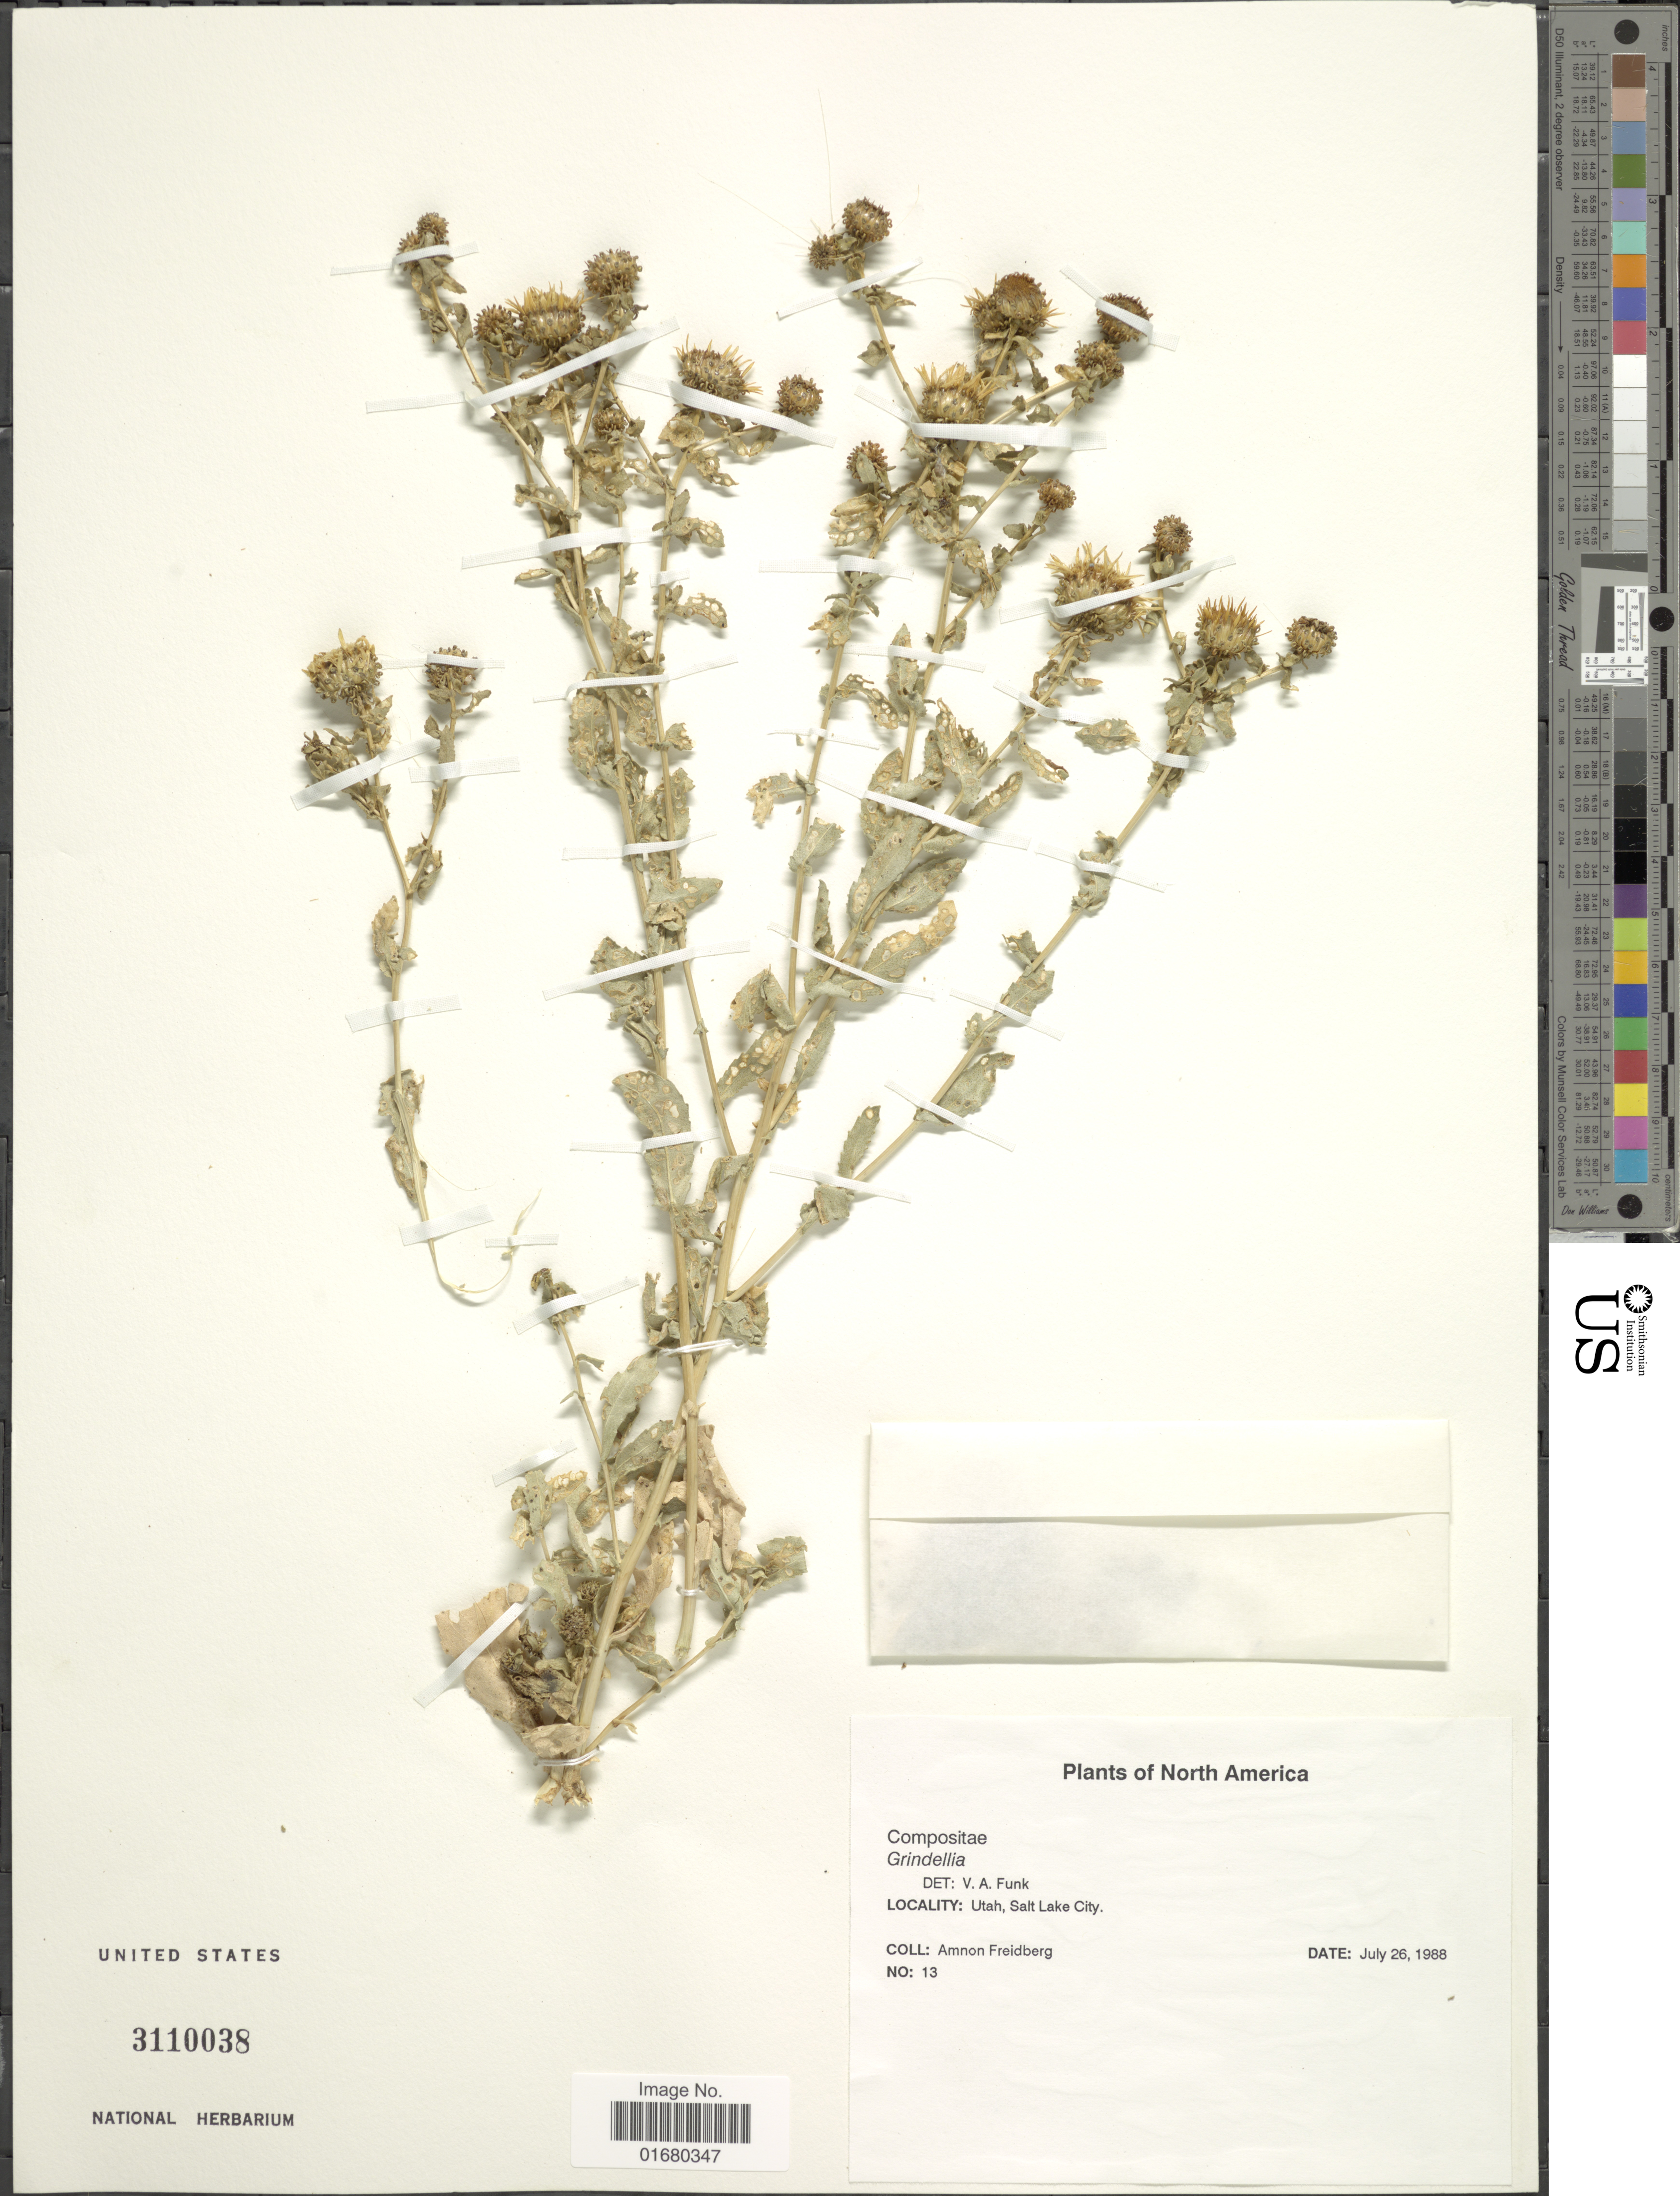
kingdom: Plantae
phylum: Tracheophyta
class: Magnoliopsida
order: Asterales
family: Asteraceae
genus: Grindelia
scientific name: Grindelia sp.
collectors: A. Freidberg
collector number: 13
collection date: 1988-07-26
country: United States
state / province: Utah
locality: Salt Lake City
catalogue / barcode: US 3110038